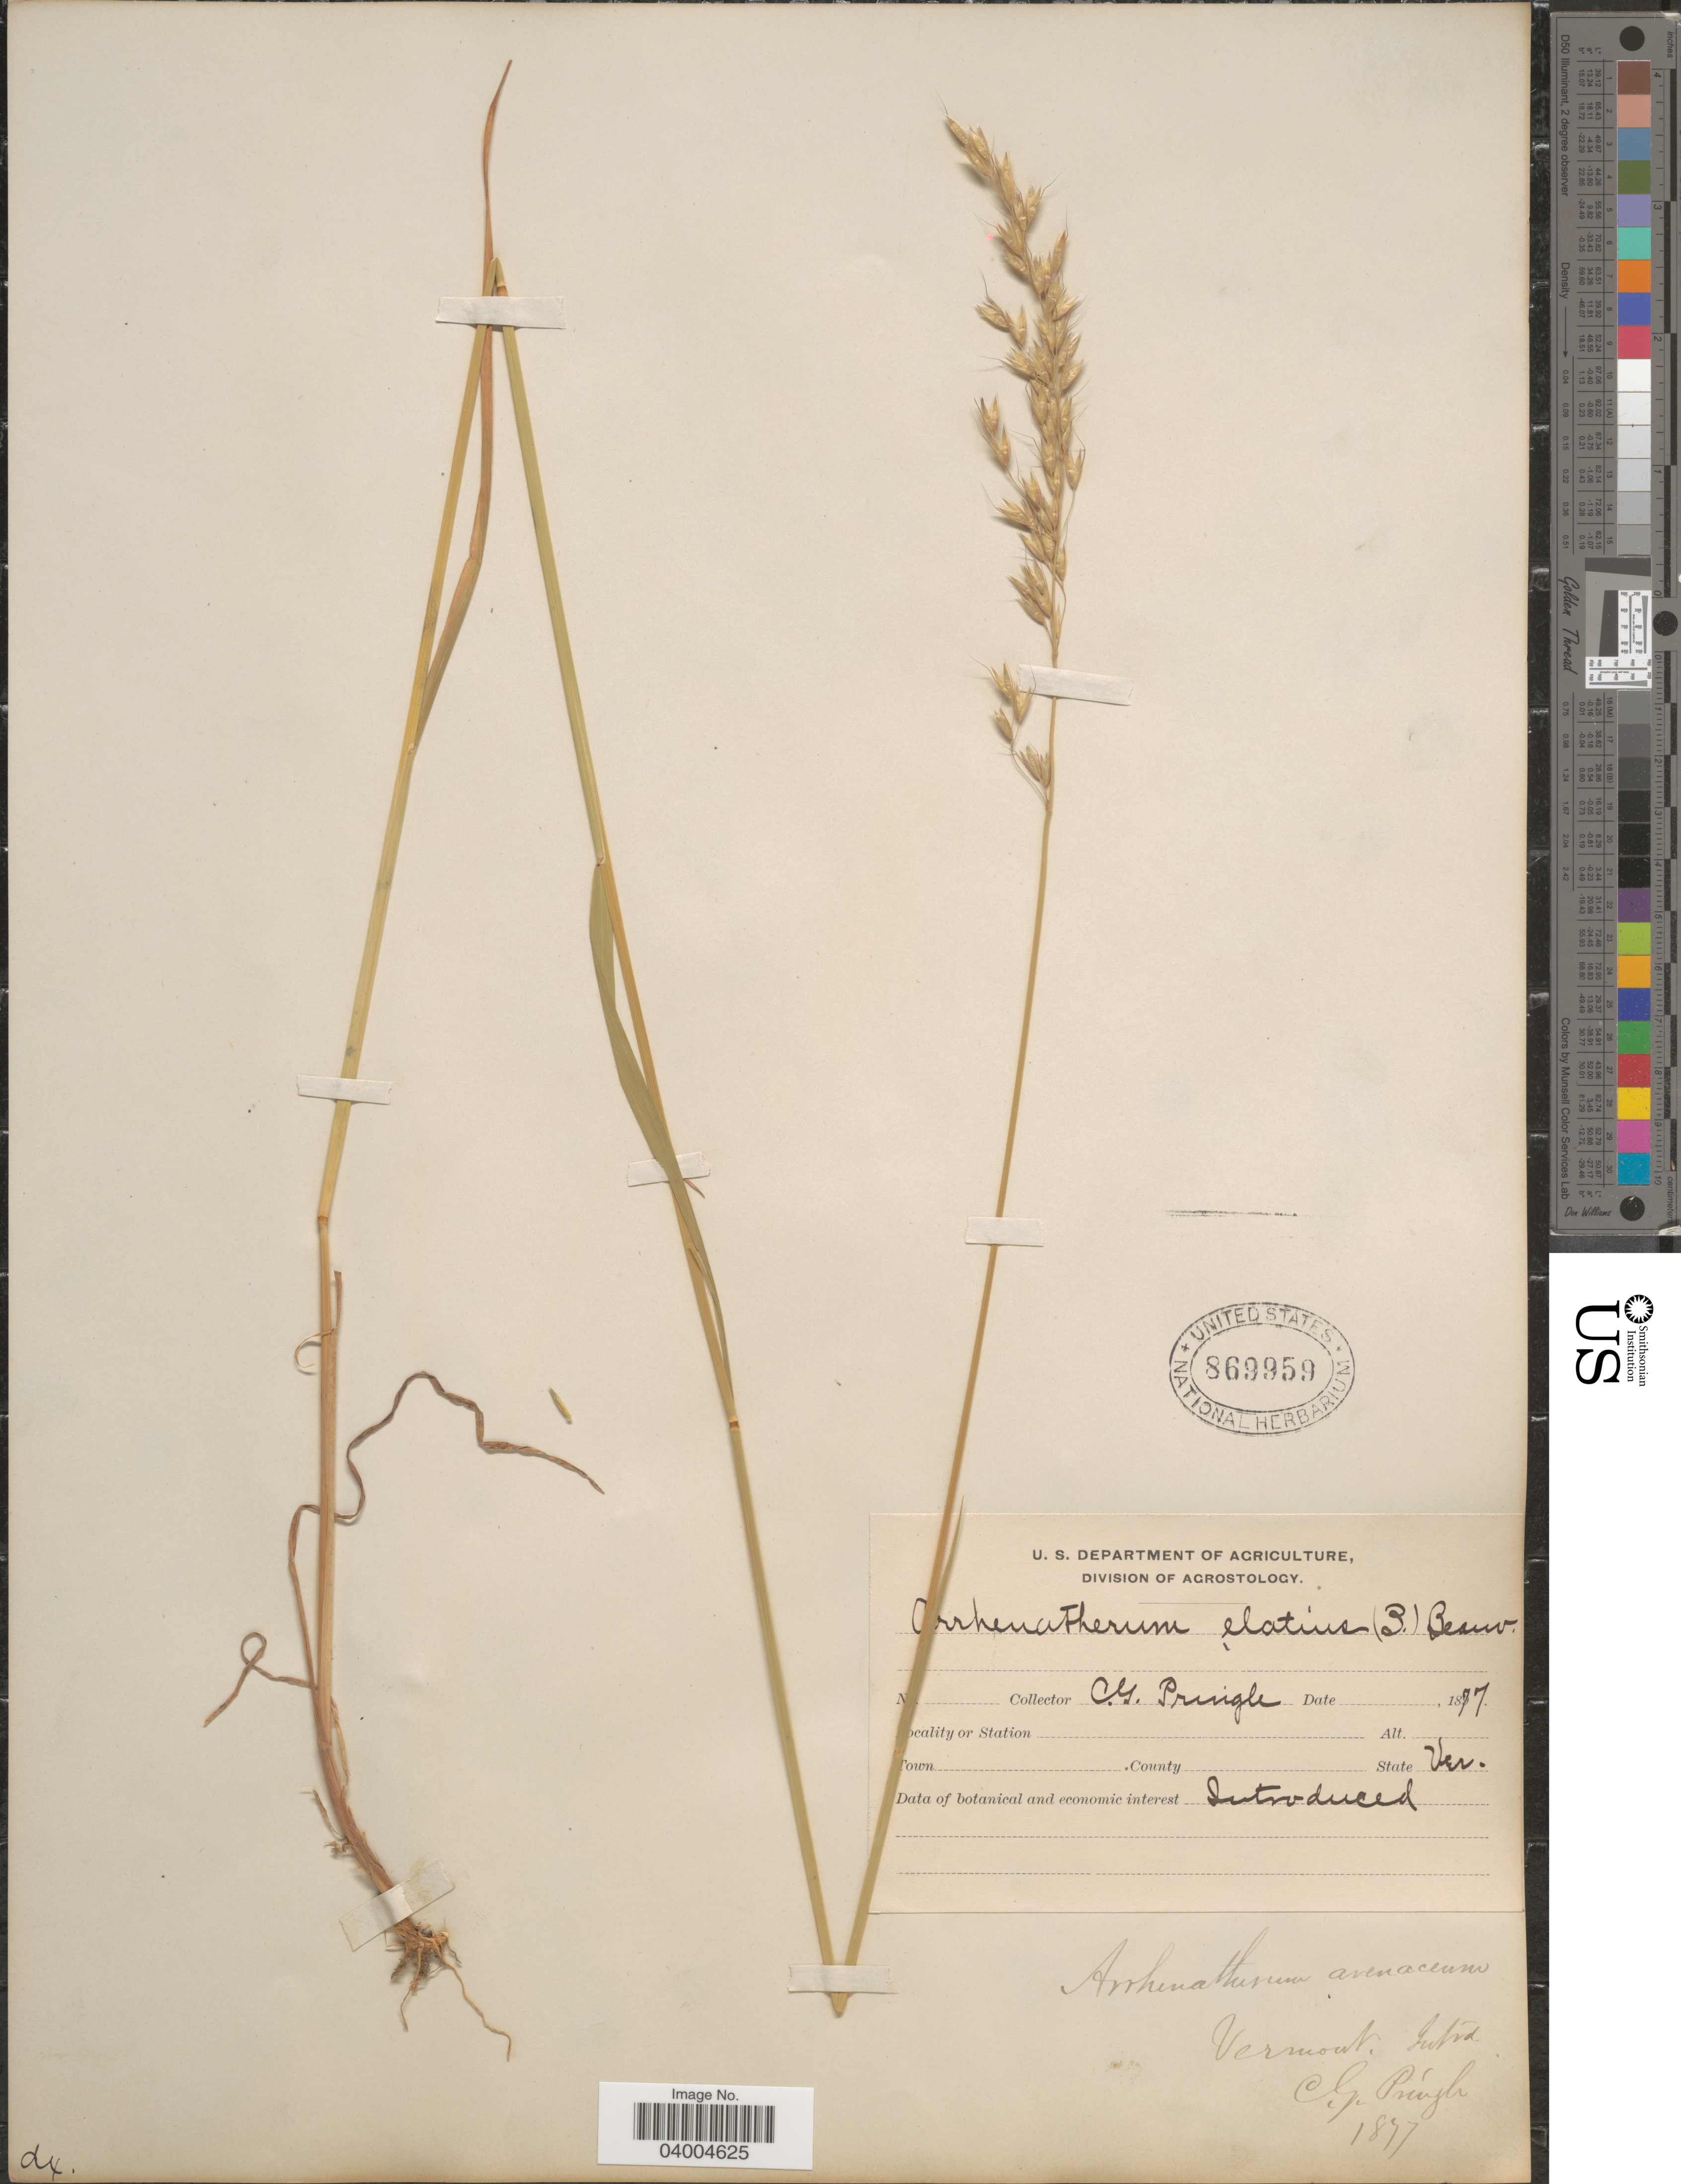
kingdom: Plantae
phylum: Tracheophyta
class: Liliopsida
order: Poales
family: Poaceae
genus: Arrhenatherum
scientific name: Arrhenatherum elatius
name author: (L.) J. Presl & C. Presl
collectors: C. G. Pringle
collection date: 1877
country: United States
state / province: Vermont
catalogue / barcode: US 869959